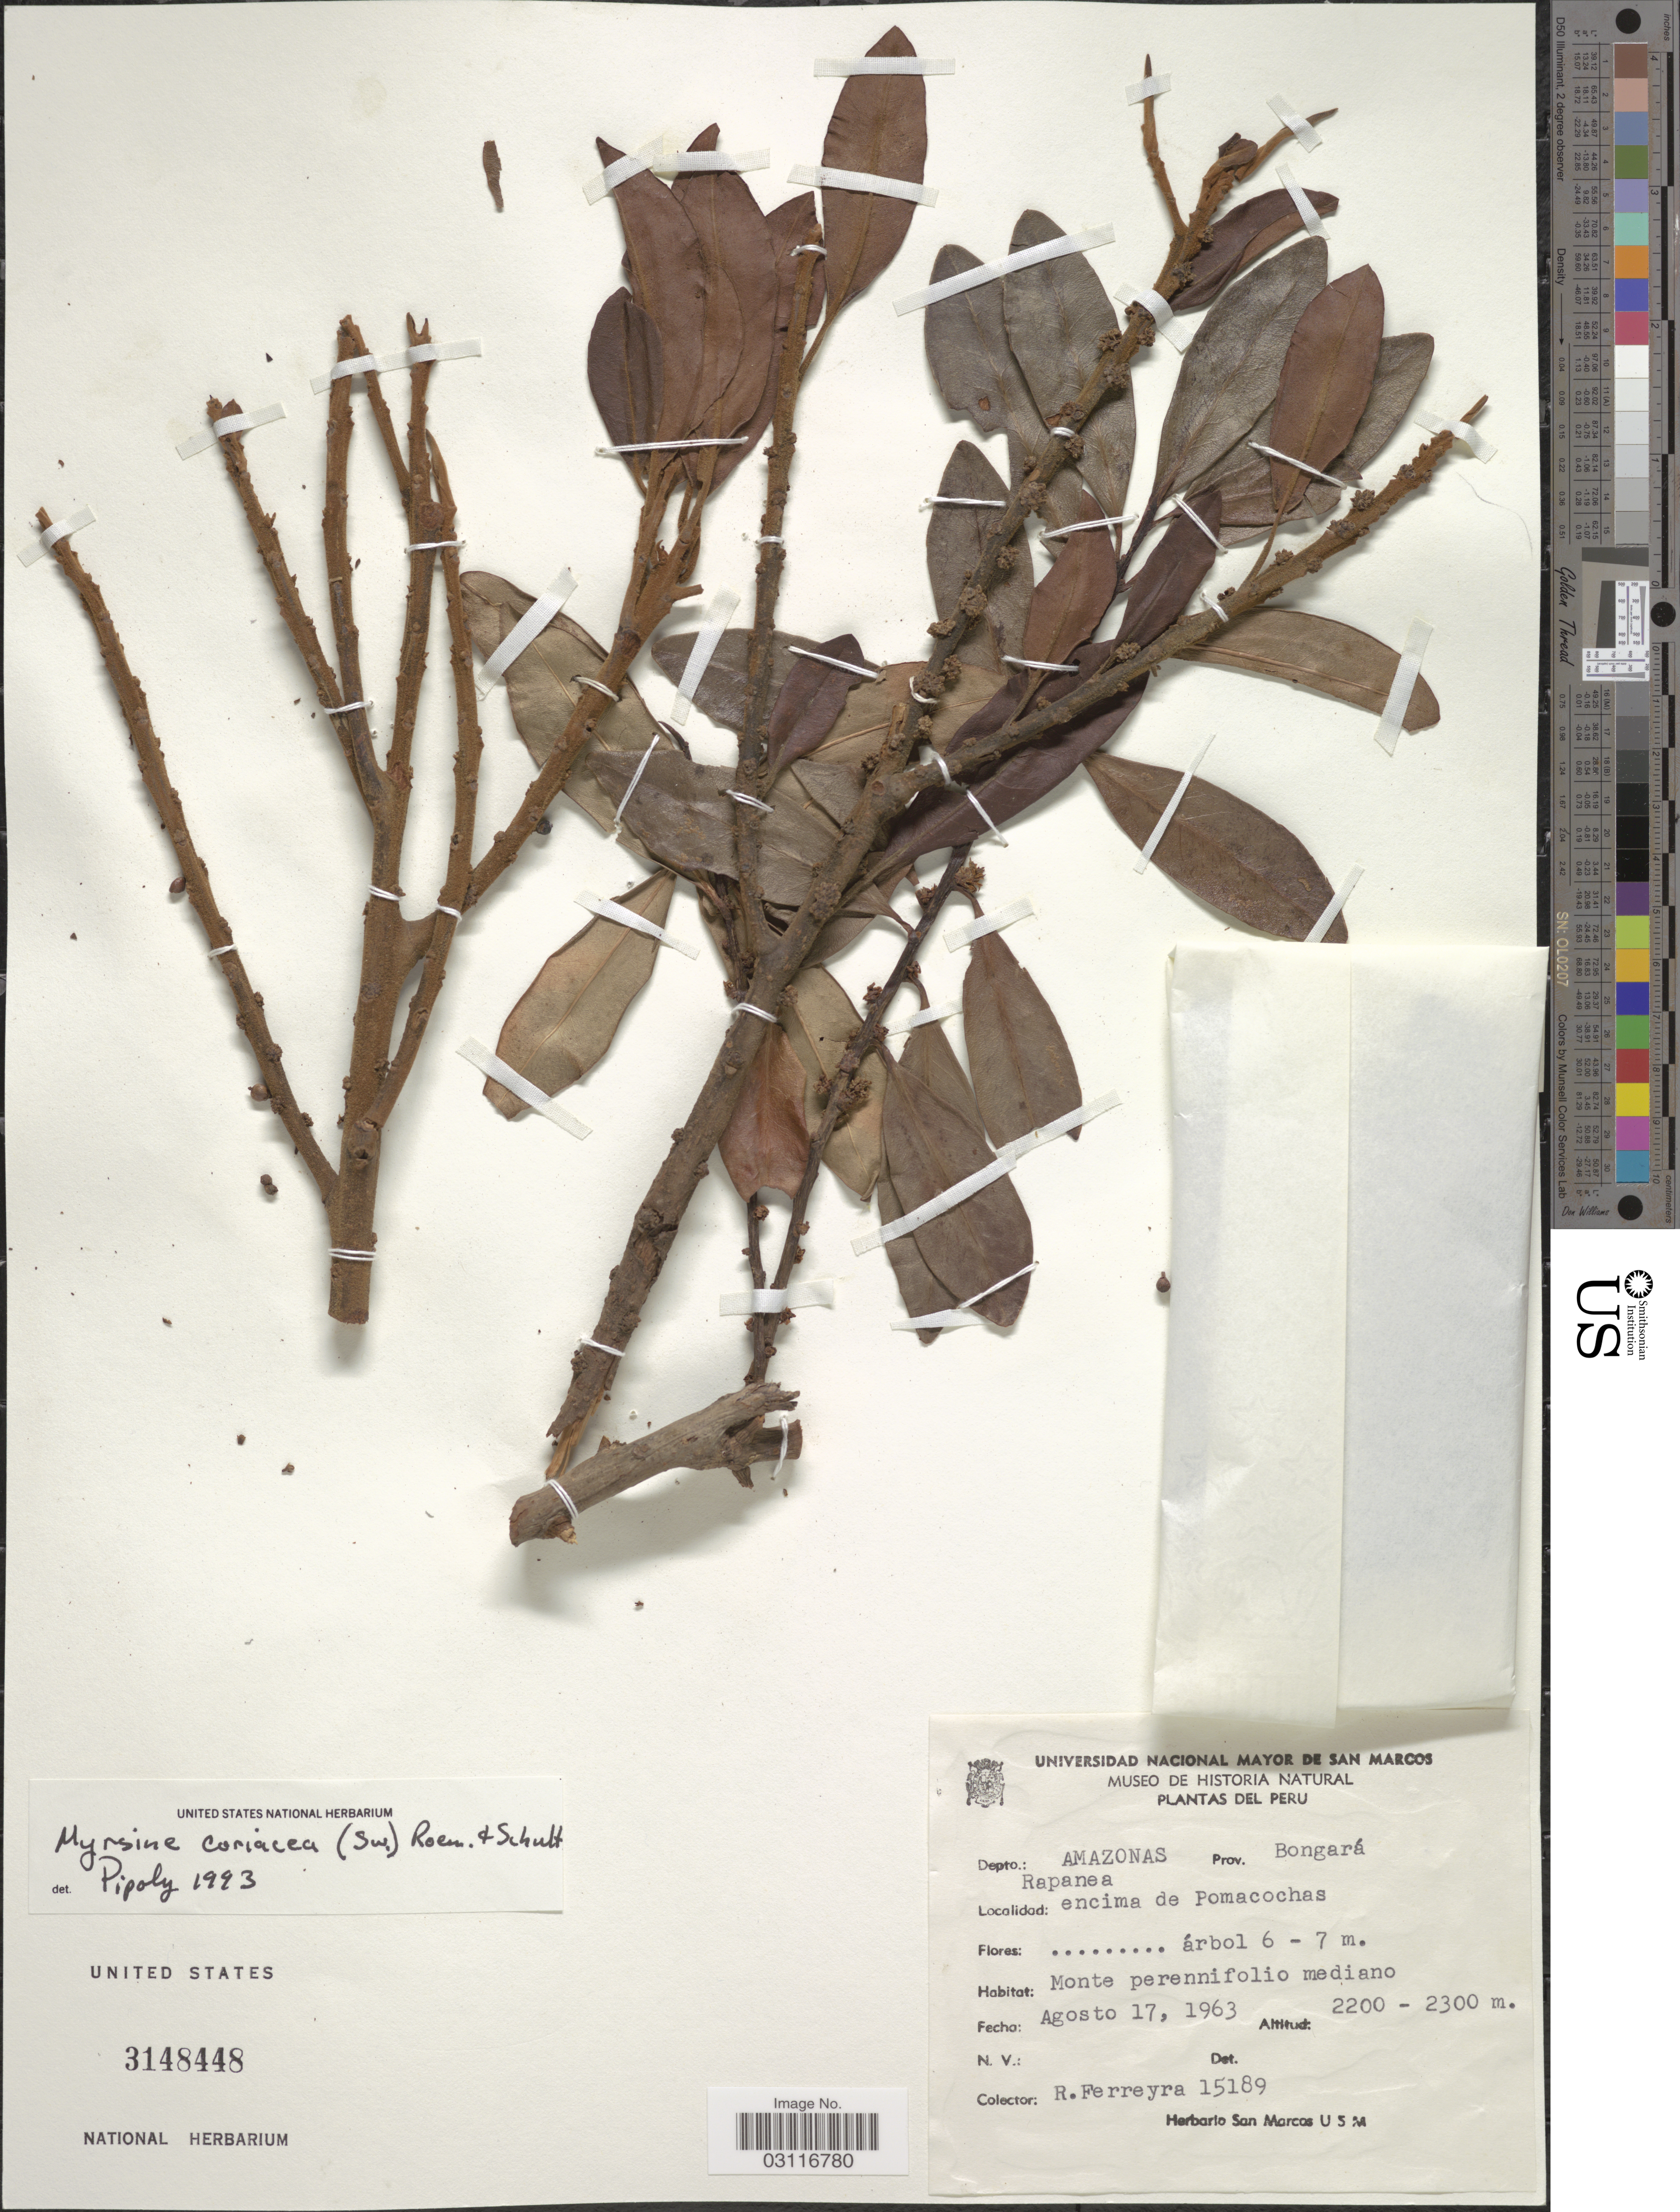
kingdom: Plantae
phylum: Tracheophyta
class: Magnoliopsida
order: Ericales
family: Primulaceae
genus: Myrsine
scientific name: Myrsine coriacea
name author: (Sw.) R. Br. ex Roem. & Schult.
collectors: R. A. Ferreyra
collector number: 15189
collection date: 1963-08-17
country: Peru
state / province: Amazonas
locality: Depto.: Amazonas, Prov. Bongará, encima de Pomacochas.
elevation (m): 2200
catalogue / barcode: US 3148448